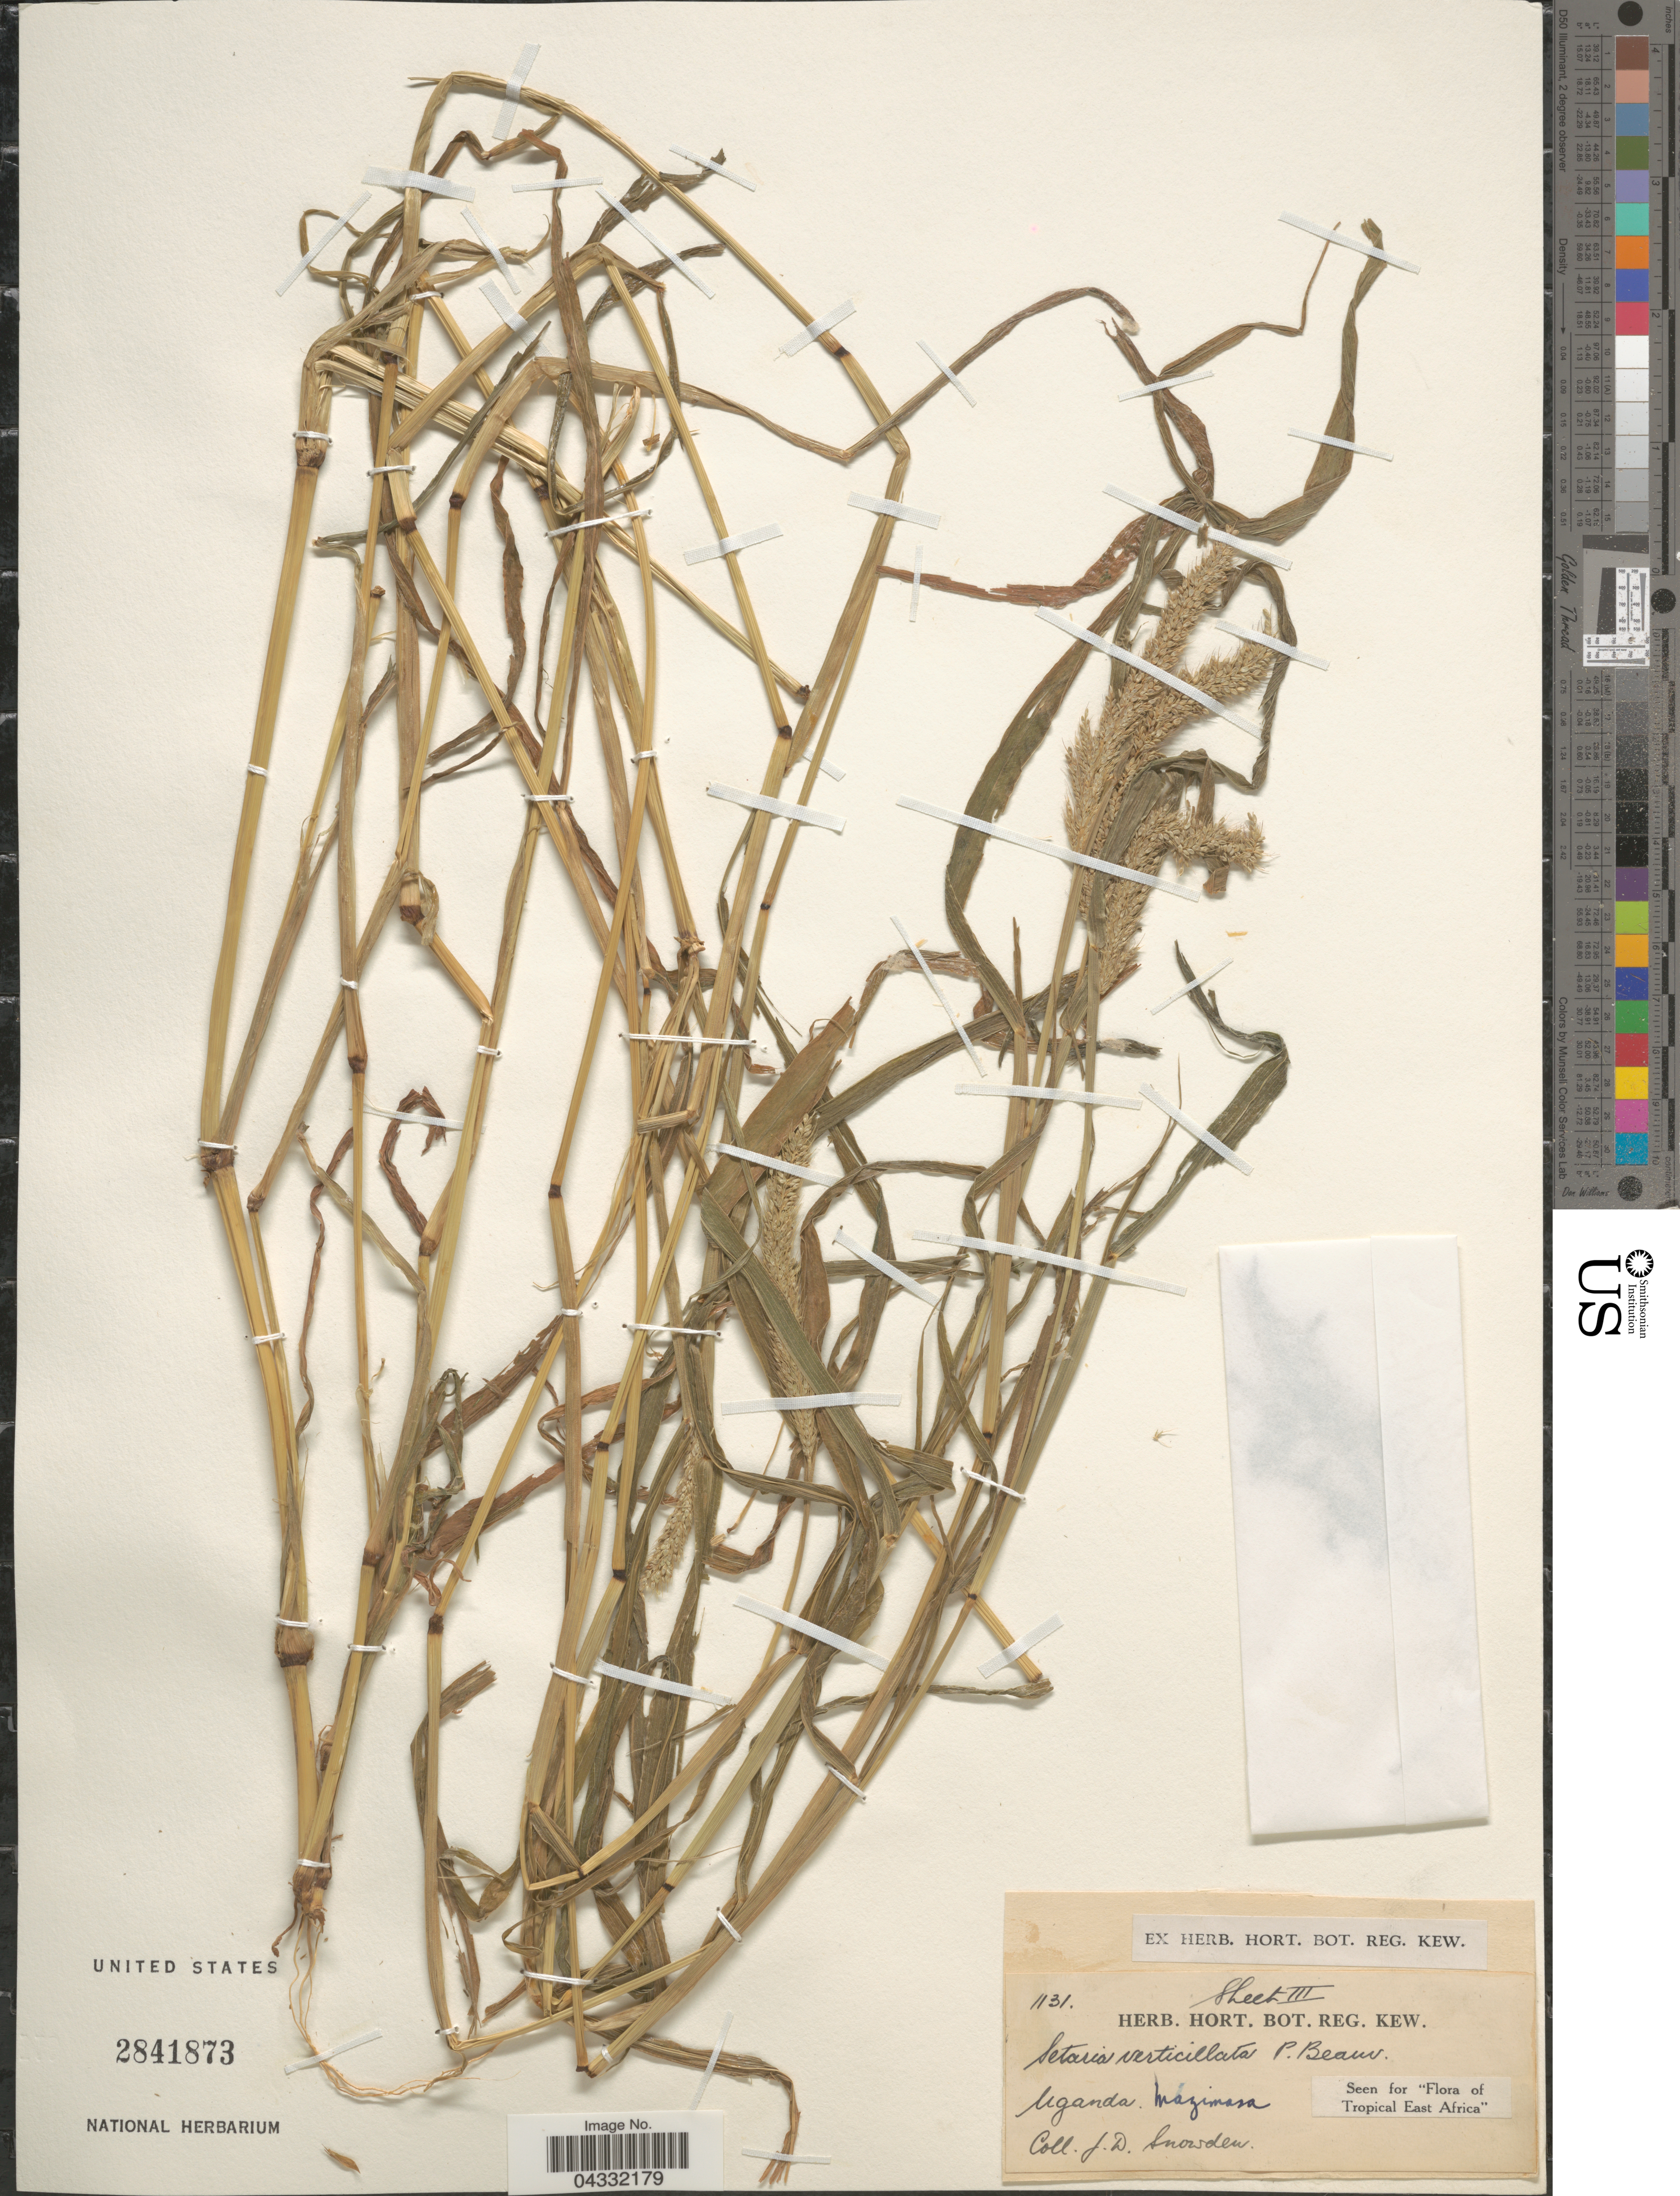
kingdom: Plantae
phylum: Tracheophyta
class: Liliopsida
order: Poales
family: Poaceae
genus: Setaria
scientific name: Setaria verticillata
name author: (L.) P. Beauv.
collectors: J. Snowden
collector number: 1131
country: Uganda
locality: Mazimasa.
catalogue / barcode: US 2841873